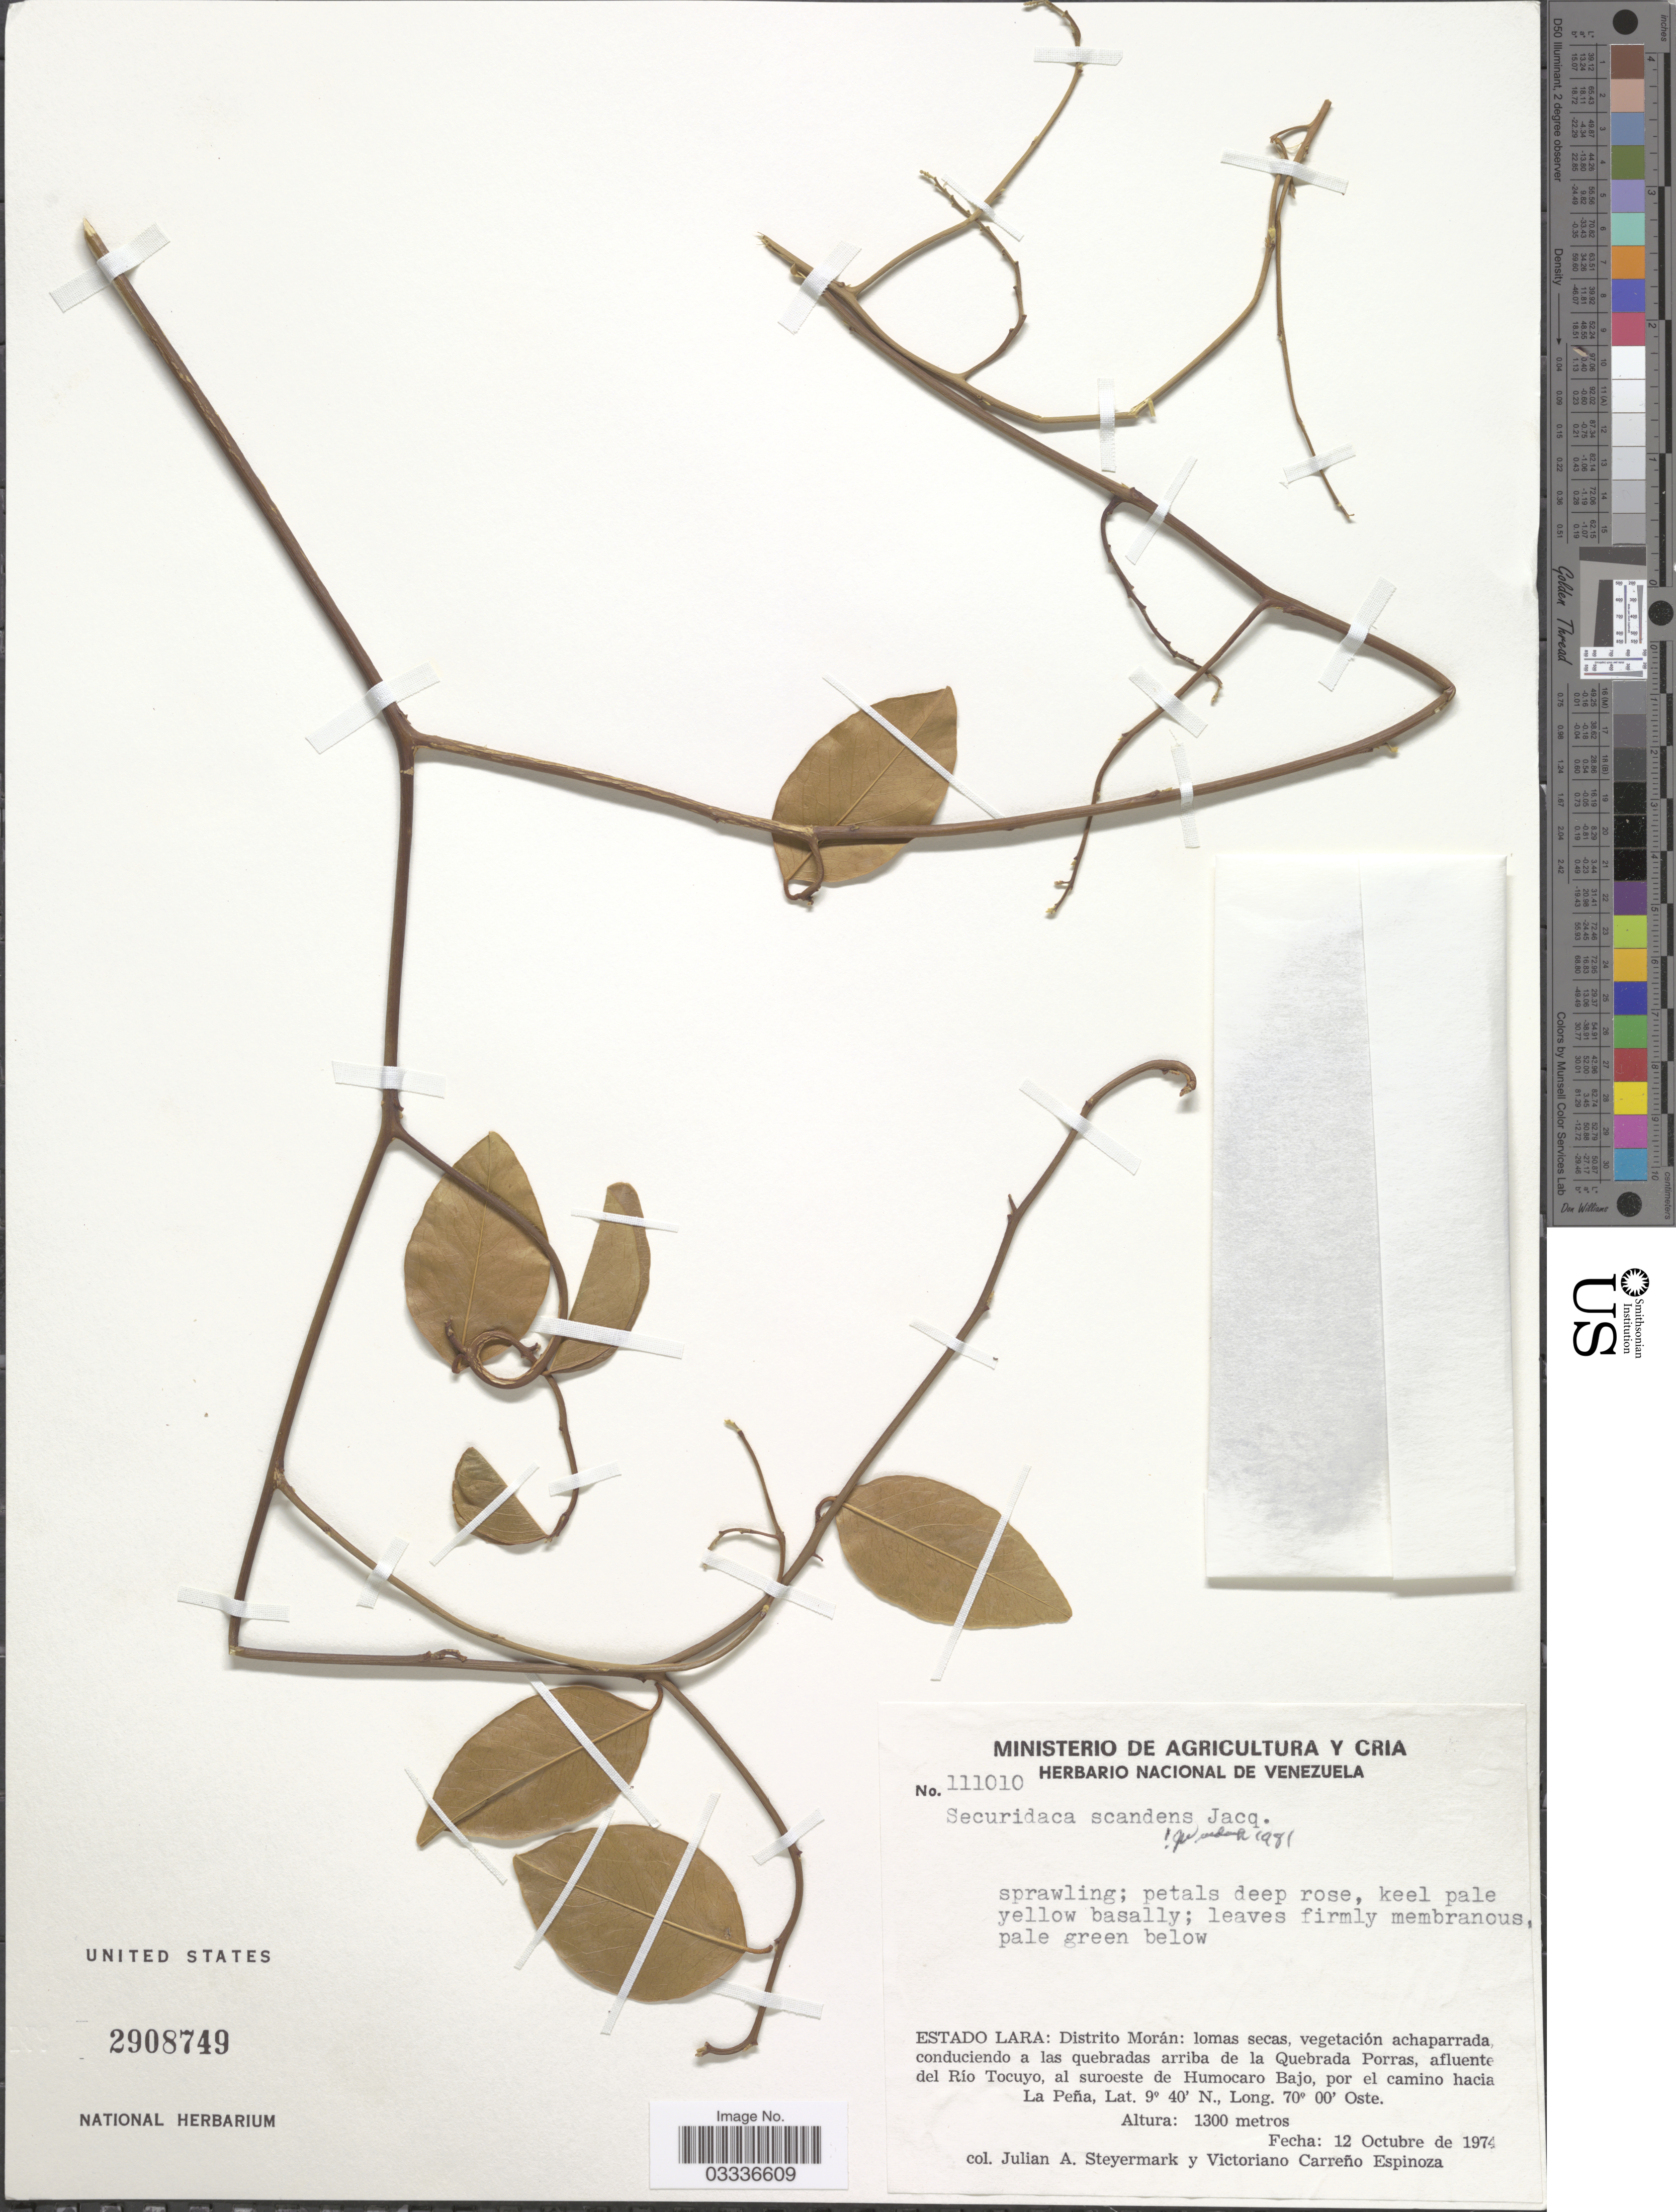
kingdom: Plantae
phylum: Tracheophyta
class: Magnoliopsida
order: Fabales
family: Polygalaceae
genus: Securidaca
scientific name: Securidaca scandens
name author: Jacq.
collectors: J. Steyermark & V. Espinoza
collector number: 111010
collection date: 1974-10-12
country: Venezuela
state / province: Lara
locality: Distrito Morán: Arriba de la Quebrada Porras, afluente del Río Tocuyo, al suroeste de Humocaro Bajo, por el camino hacia La Peña.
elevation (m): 1300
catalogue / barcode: US 2908749